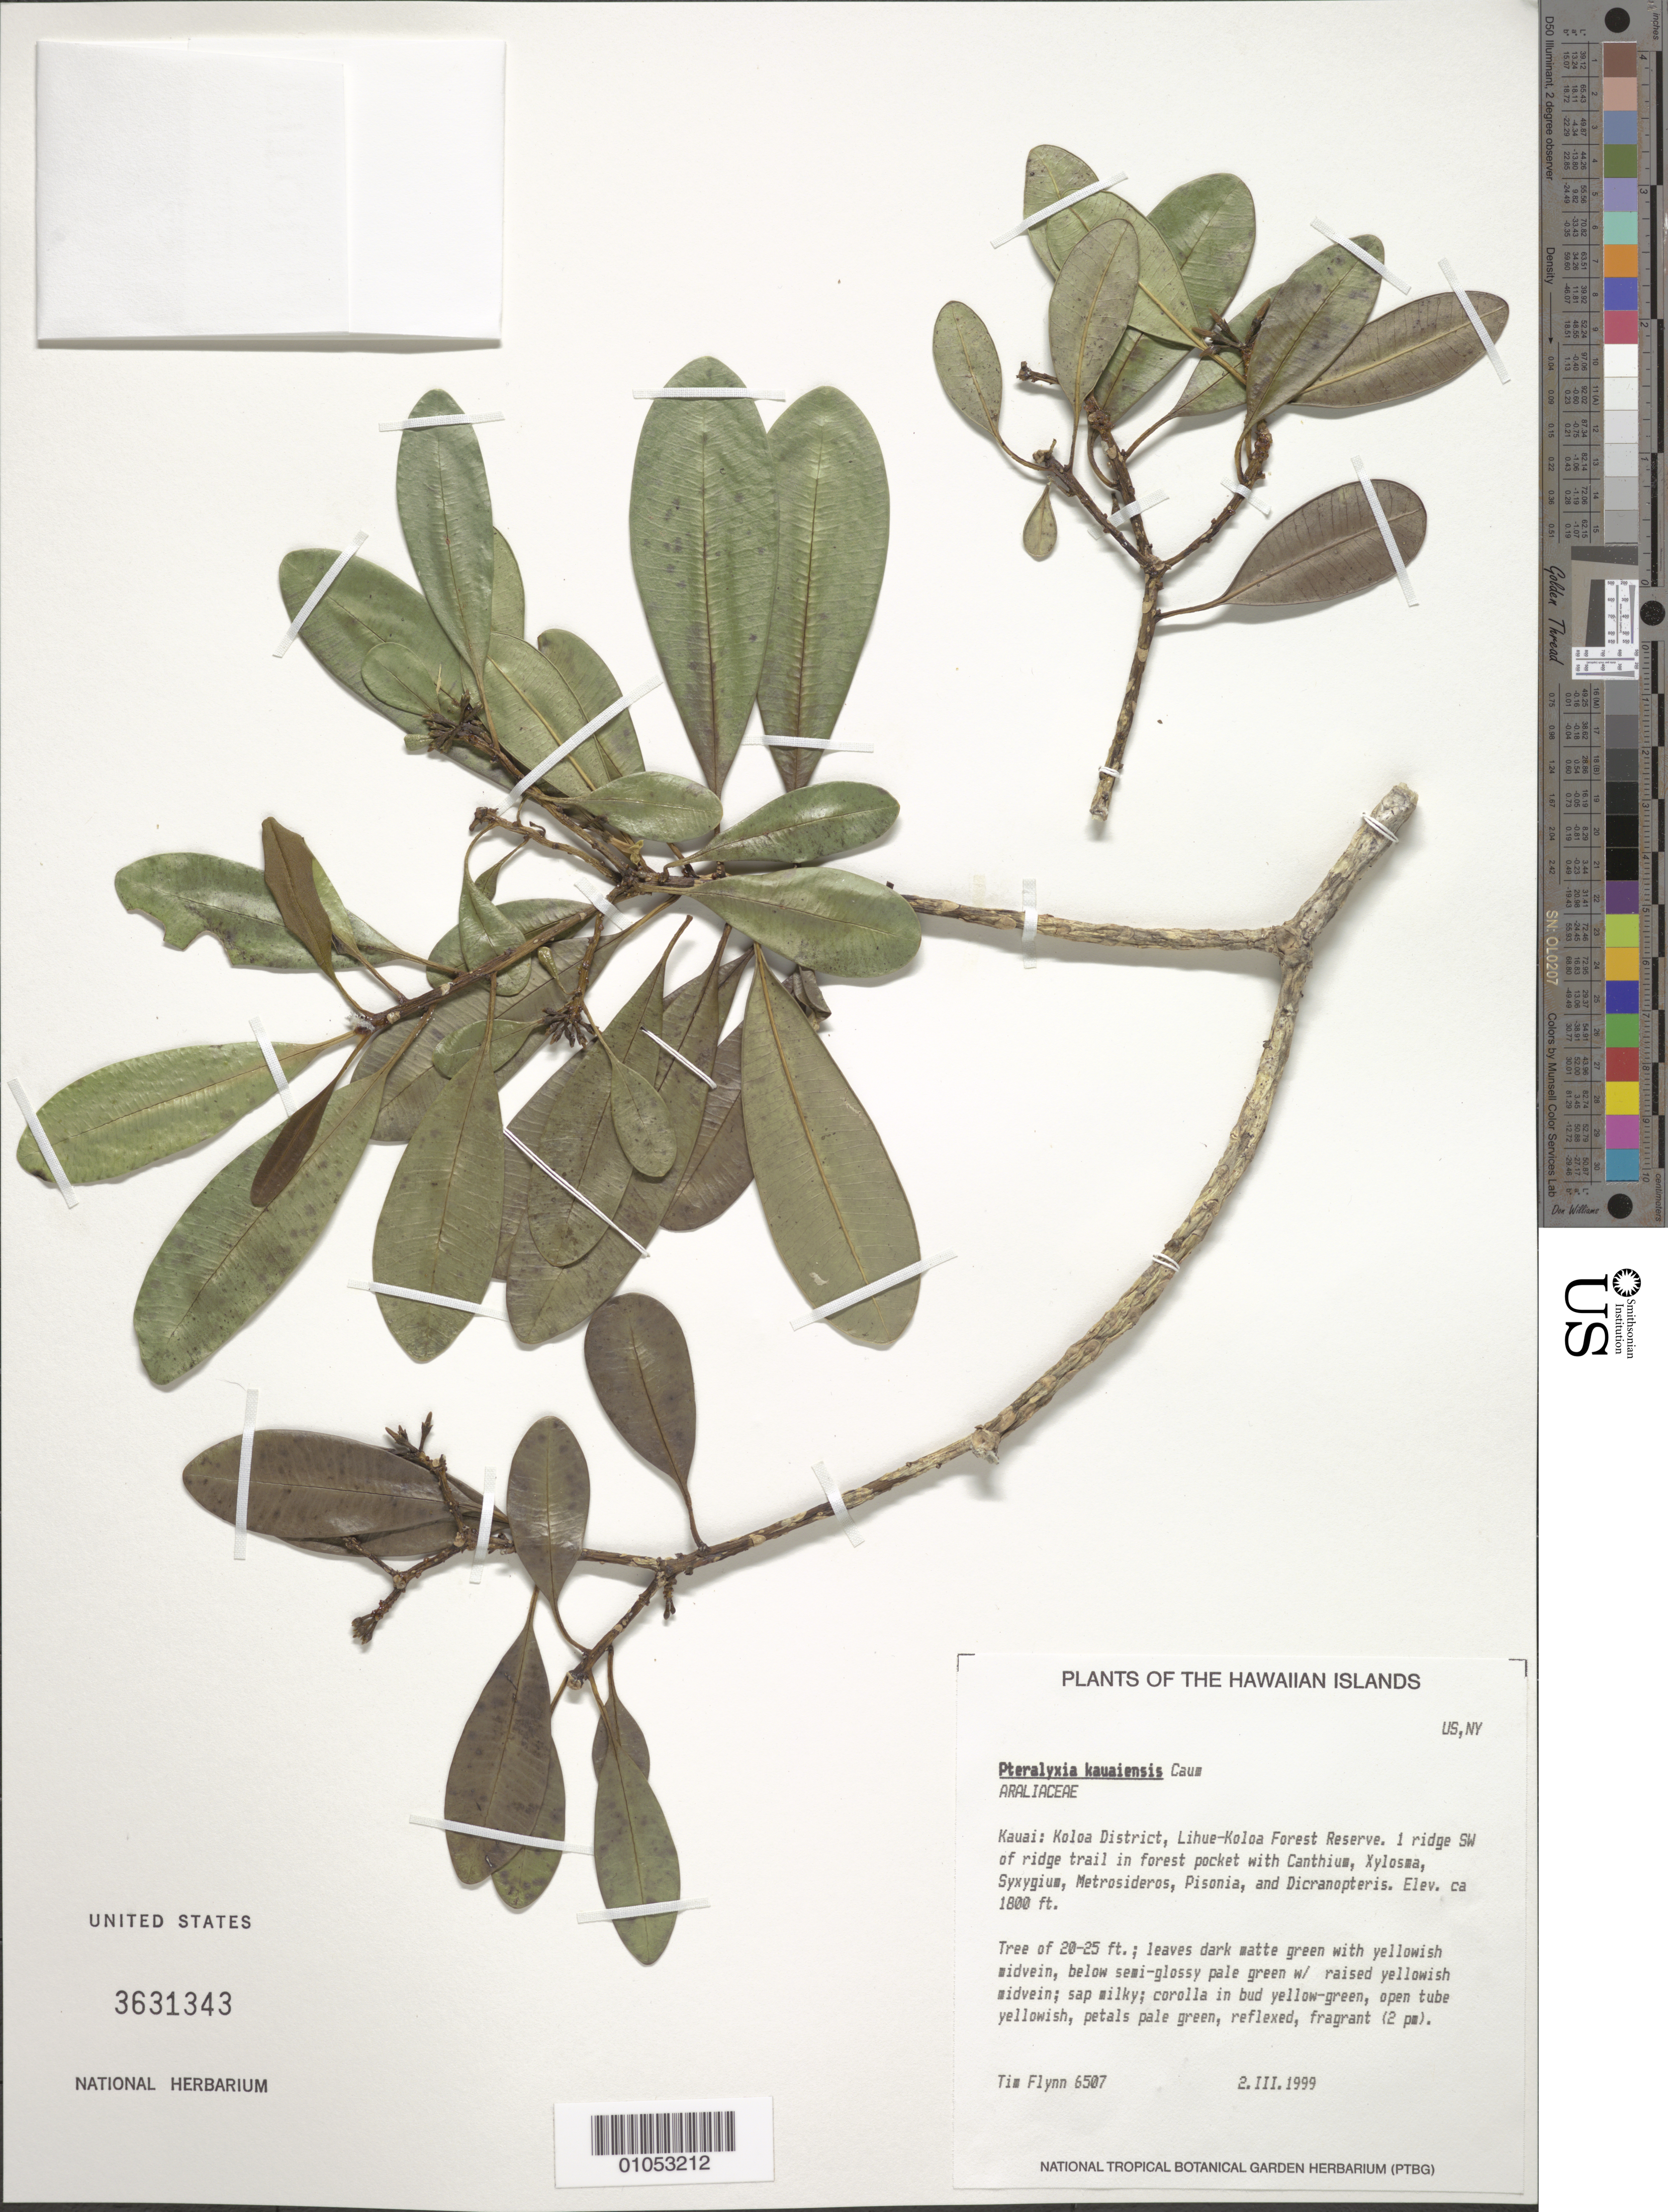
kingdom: Plantae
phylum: Tracheophyta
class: Magnoliopsida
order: Gentianales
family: Apocynaceae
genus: Pteralyxia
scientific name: Pteralyxia kauaiensis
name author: Caum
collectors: T. W. Flynn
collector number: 6507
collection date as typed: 2 Mar 1999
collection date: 1999-03-02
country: United States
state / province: Hawaii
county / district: Kauai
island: Kaua'i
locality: Koloa District, Lihue-Koloa Forest Reserve.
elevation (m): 548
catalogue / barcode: US 3631343